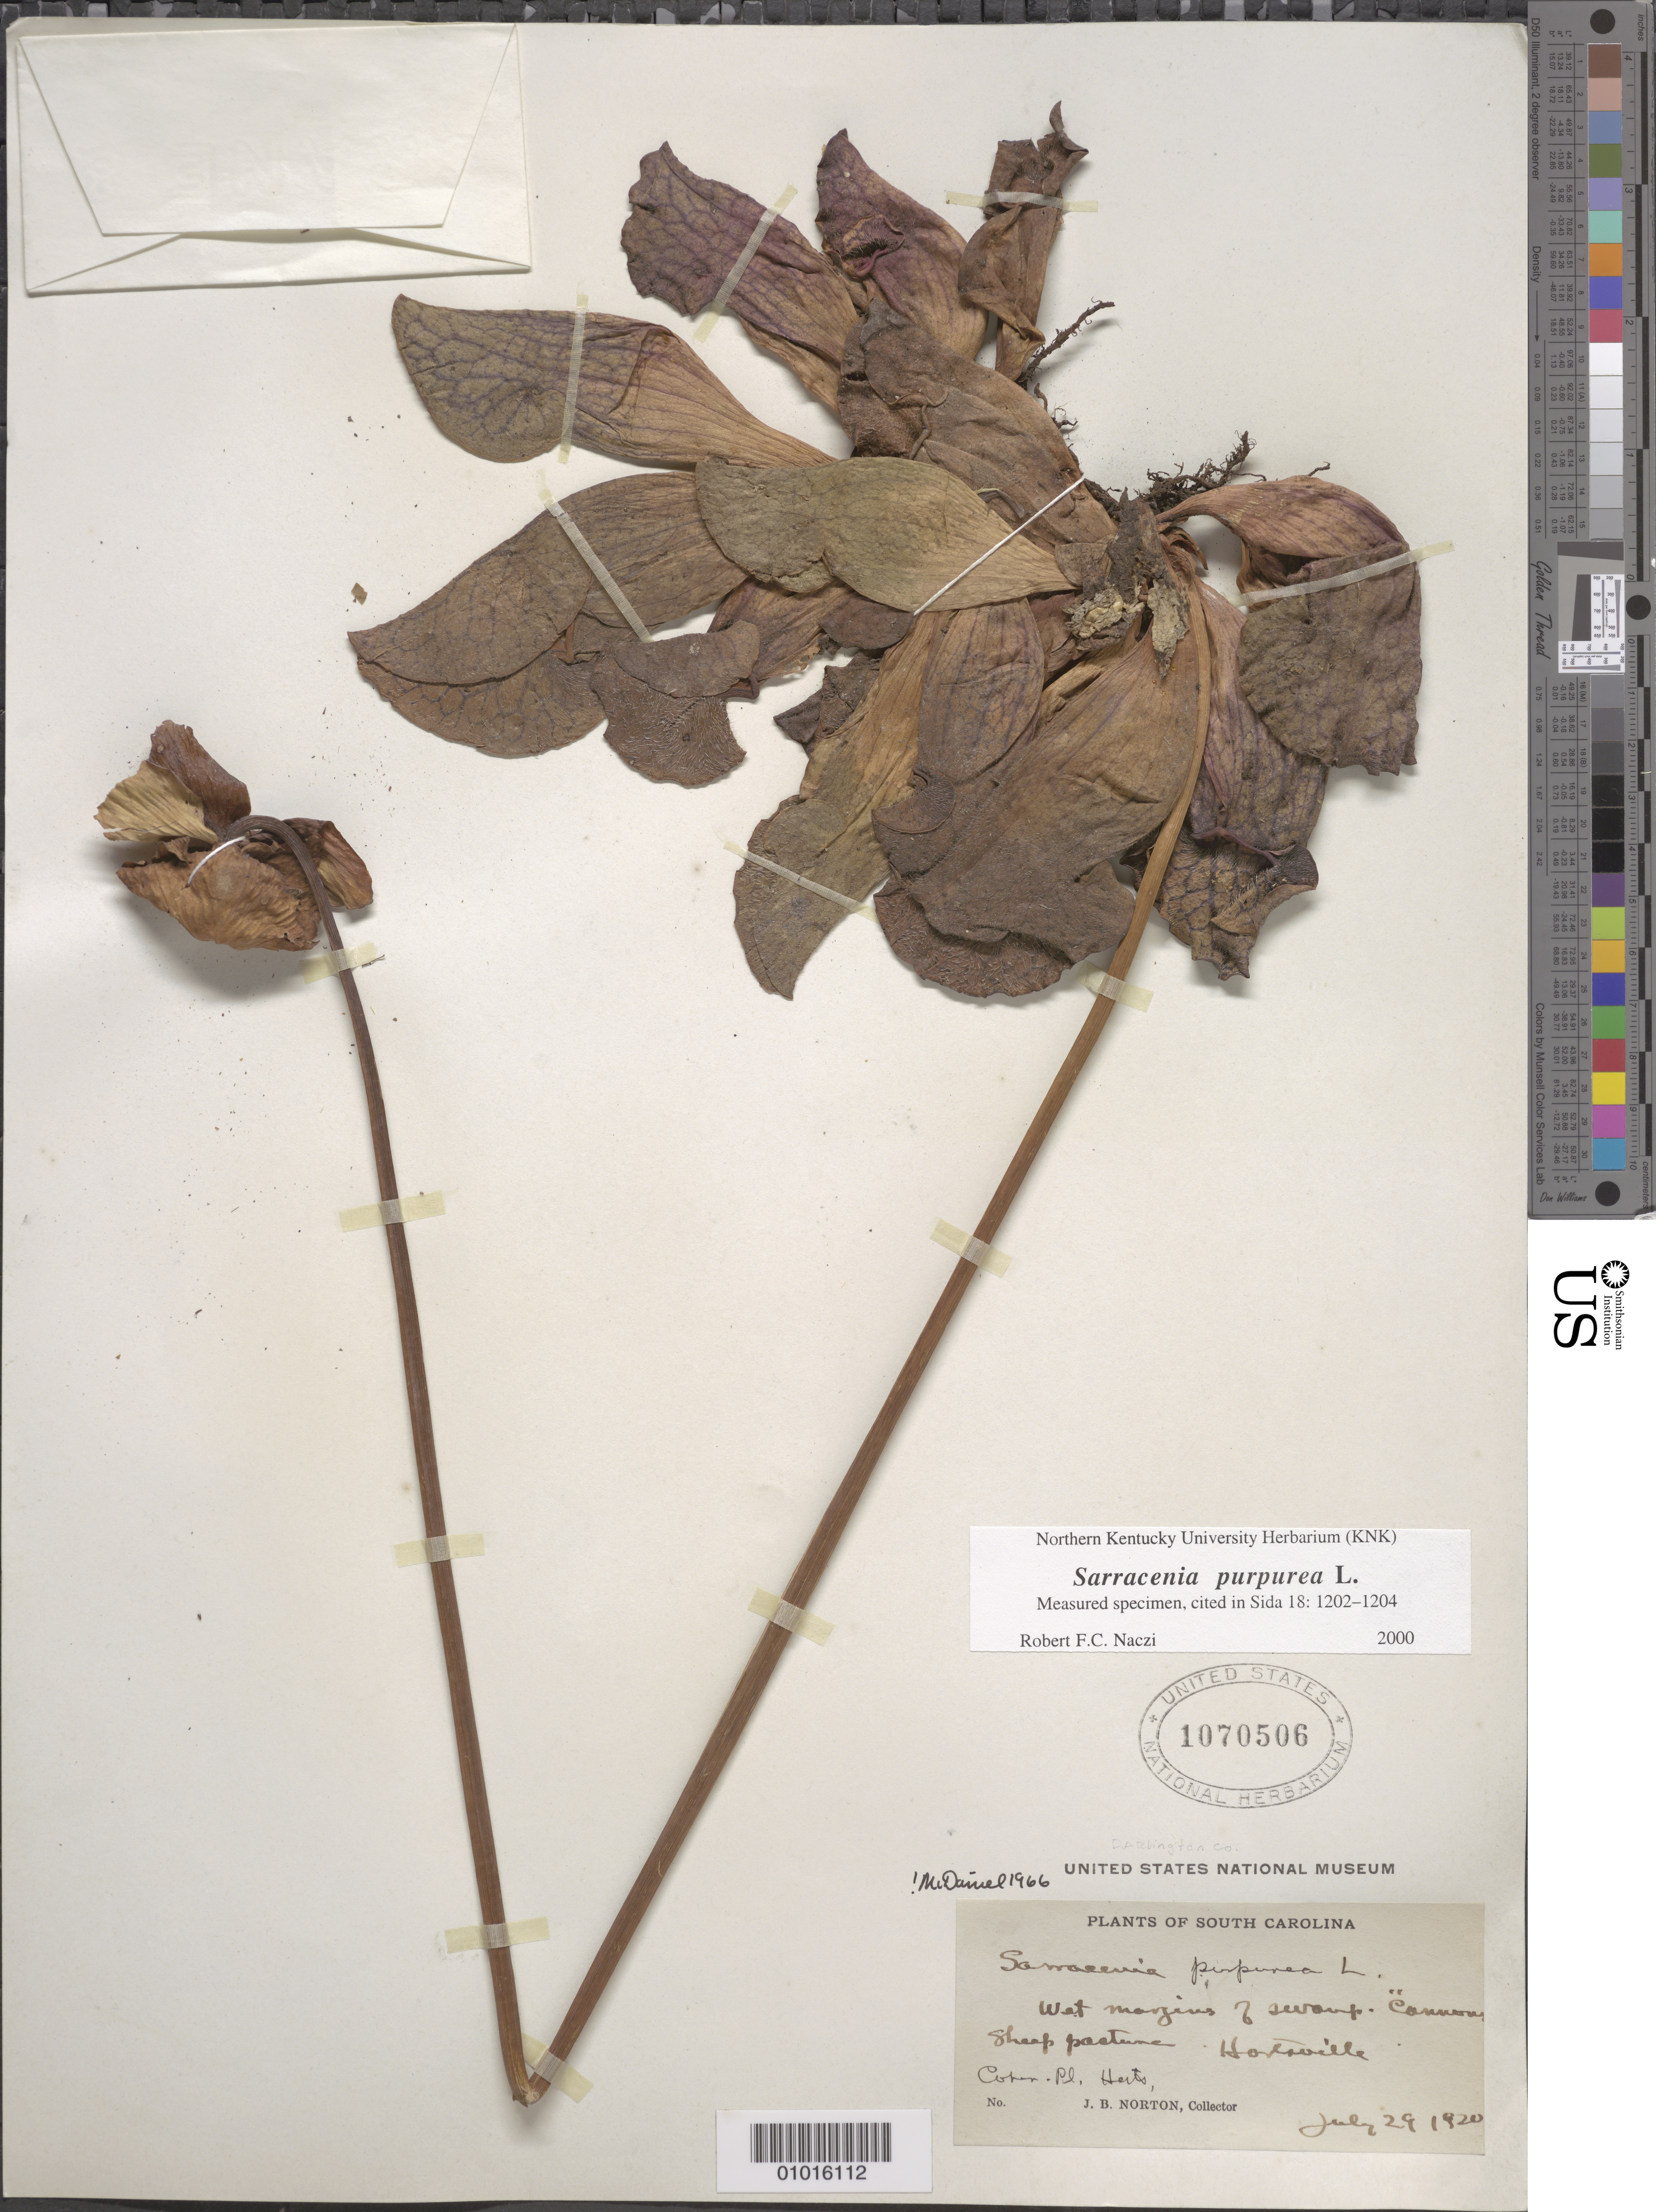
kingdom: Plantae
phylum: Tracheophyta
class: Magnoliopsida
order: Ericales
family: Sarraceniaceae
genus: Sarracenia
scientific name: Sarracenia purpurea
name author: L.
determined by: Naczi, R. F. C.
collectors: J. B. Norton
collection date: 1920-07-29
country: United States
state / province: South Carolina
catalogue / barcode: US 1070506